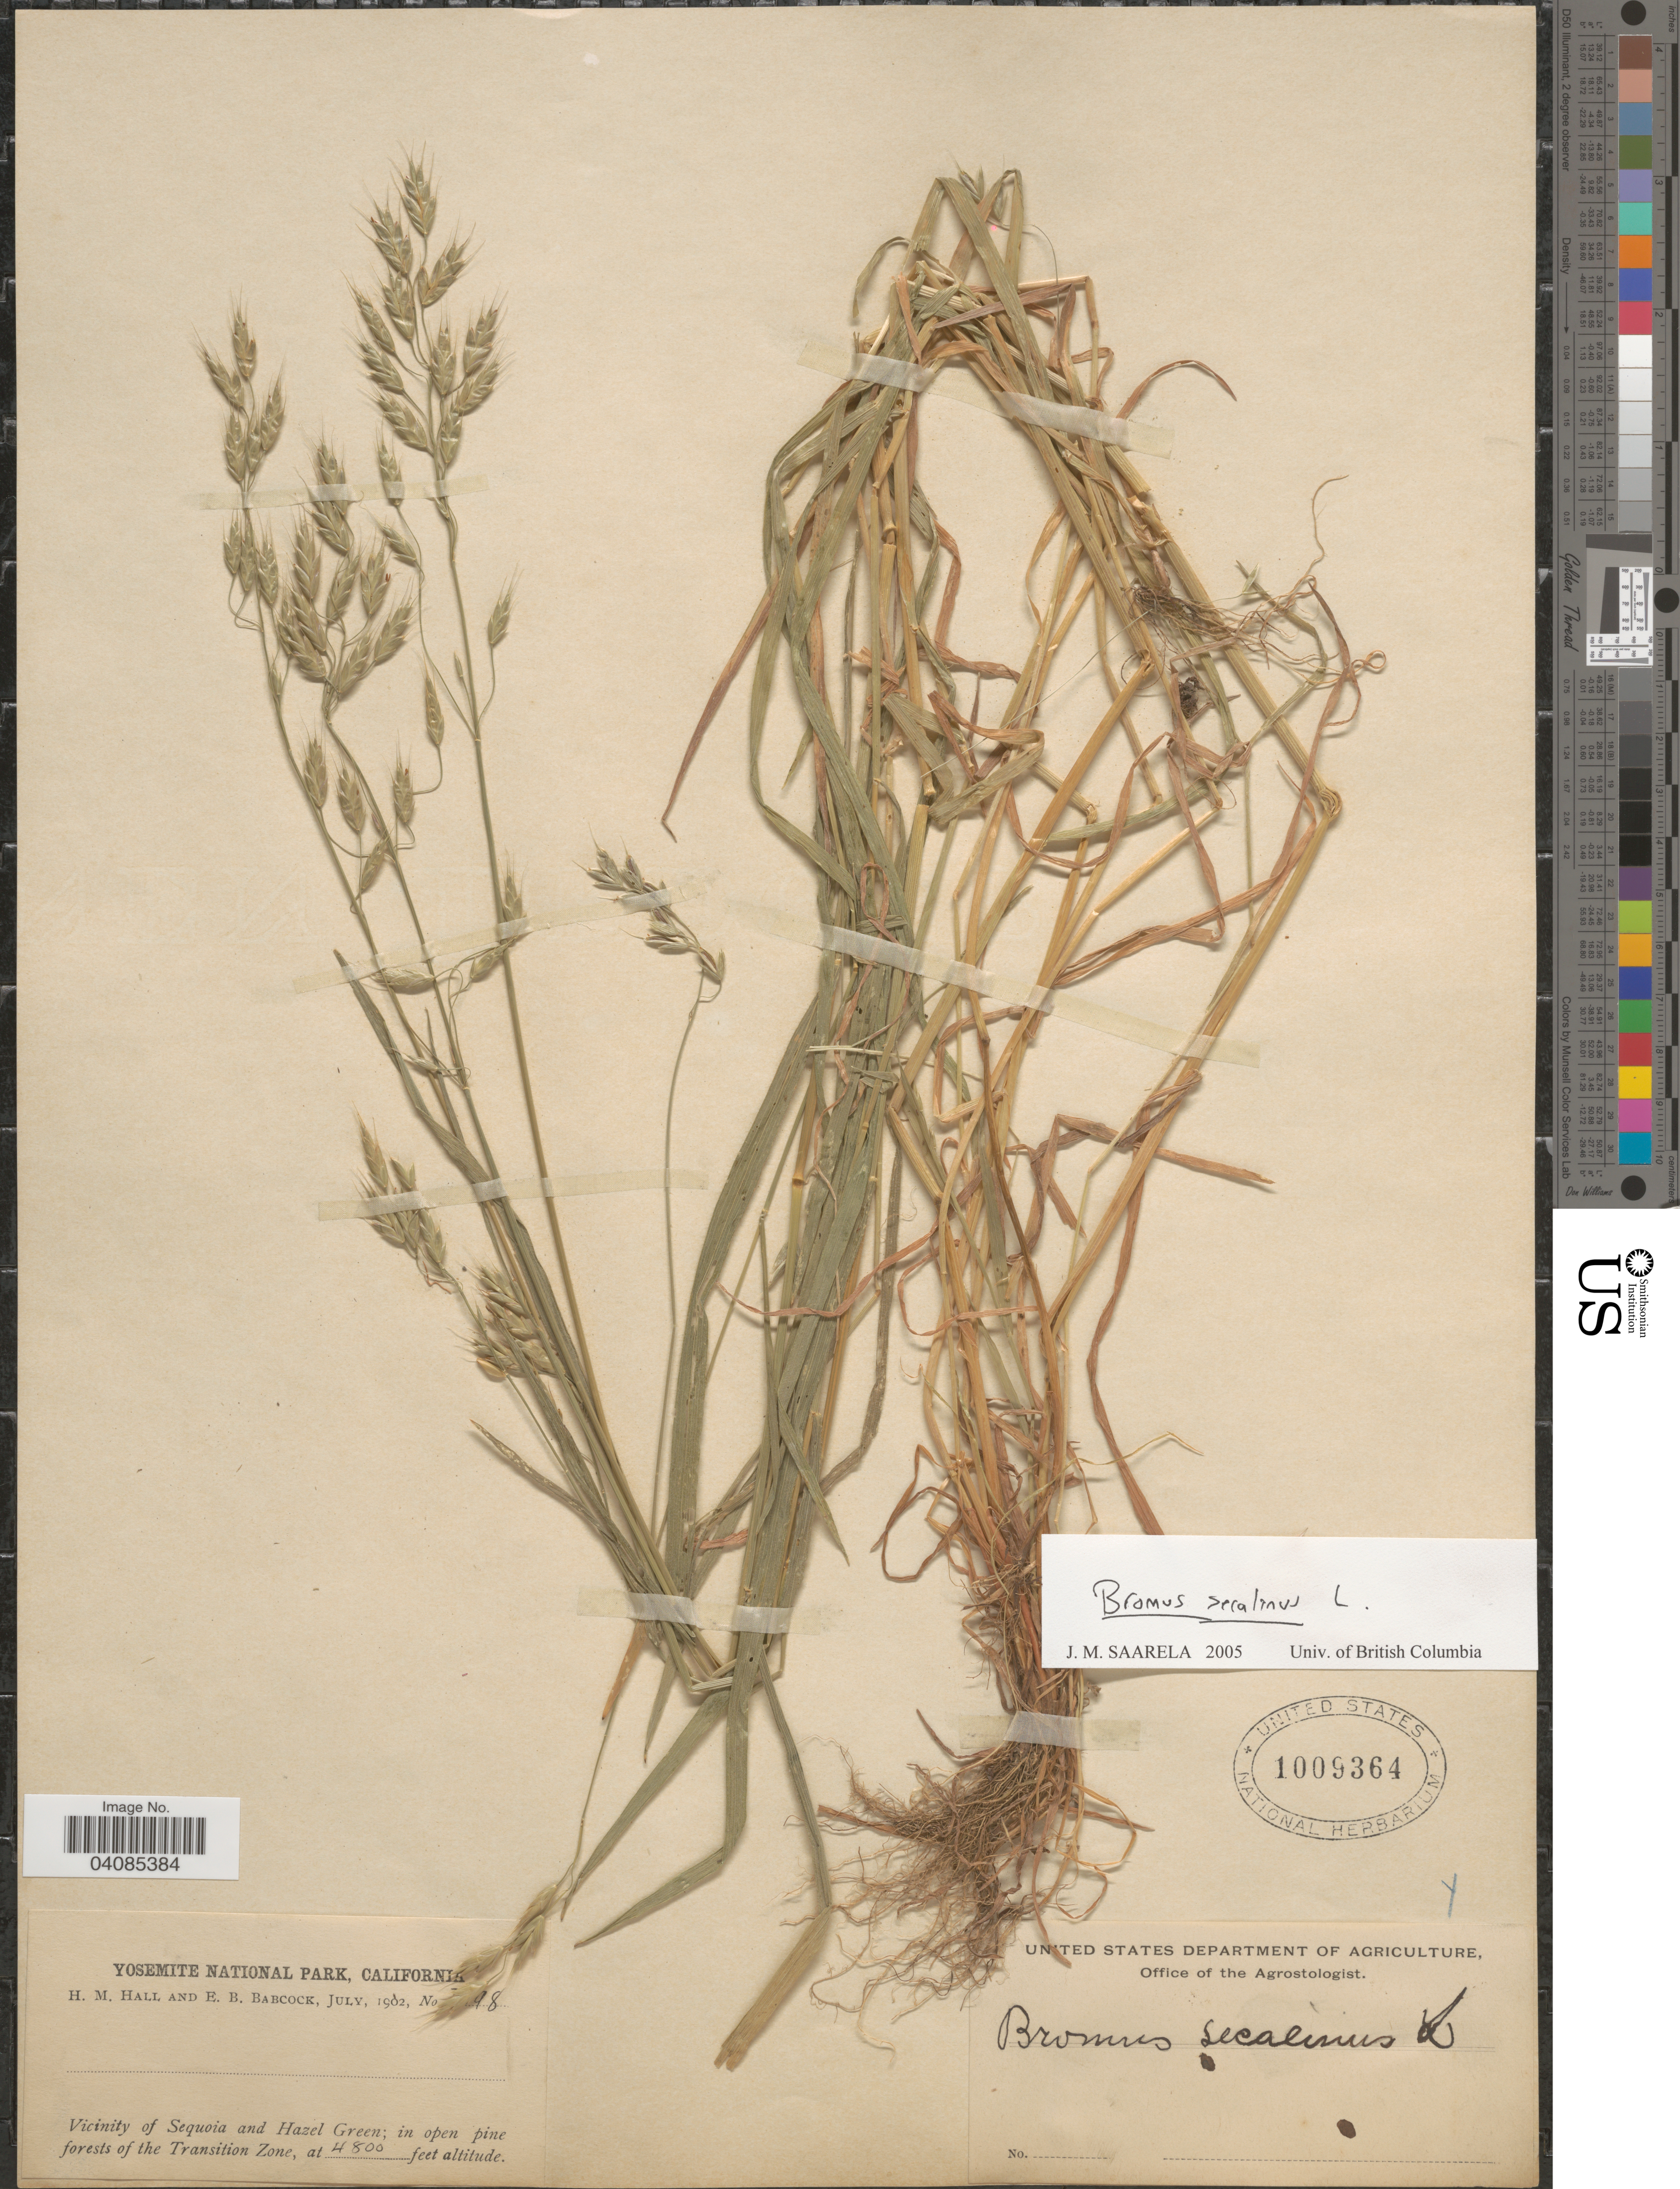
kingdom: Plantae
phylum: Tracheophyta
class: Liliopsida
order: Poales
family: Poaceae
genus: Bromus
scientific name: Bromus secalinus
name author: L.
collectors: H. M. Hall & E. B. Babcock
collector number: !98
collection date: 1902-07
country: United States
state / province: California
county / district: Mariposa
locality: Yosemite National Park. Vicinity of Sequoia and Hazel Green; in open pine forests of the Transition Zone.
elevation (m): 1463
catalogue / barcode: US 1009364